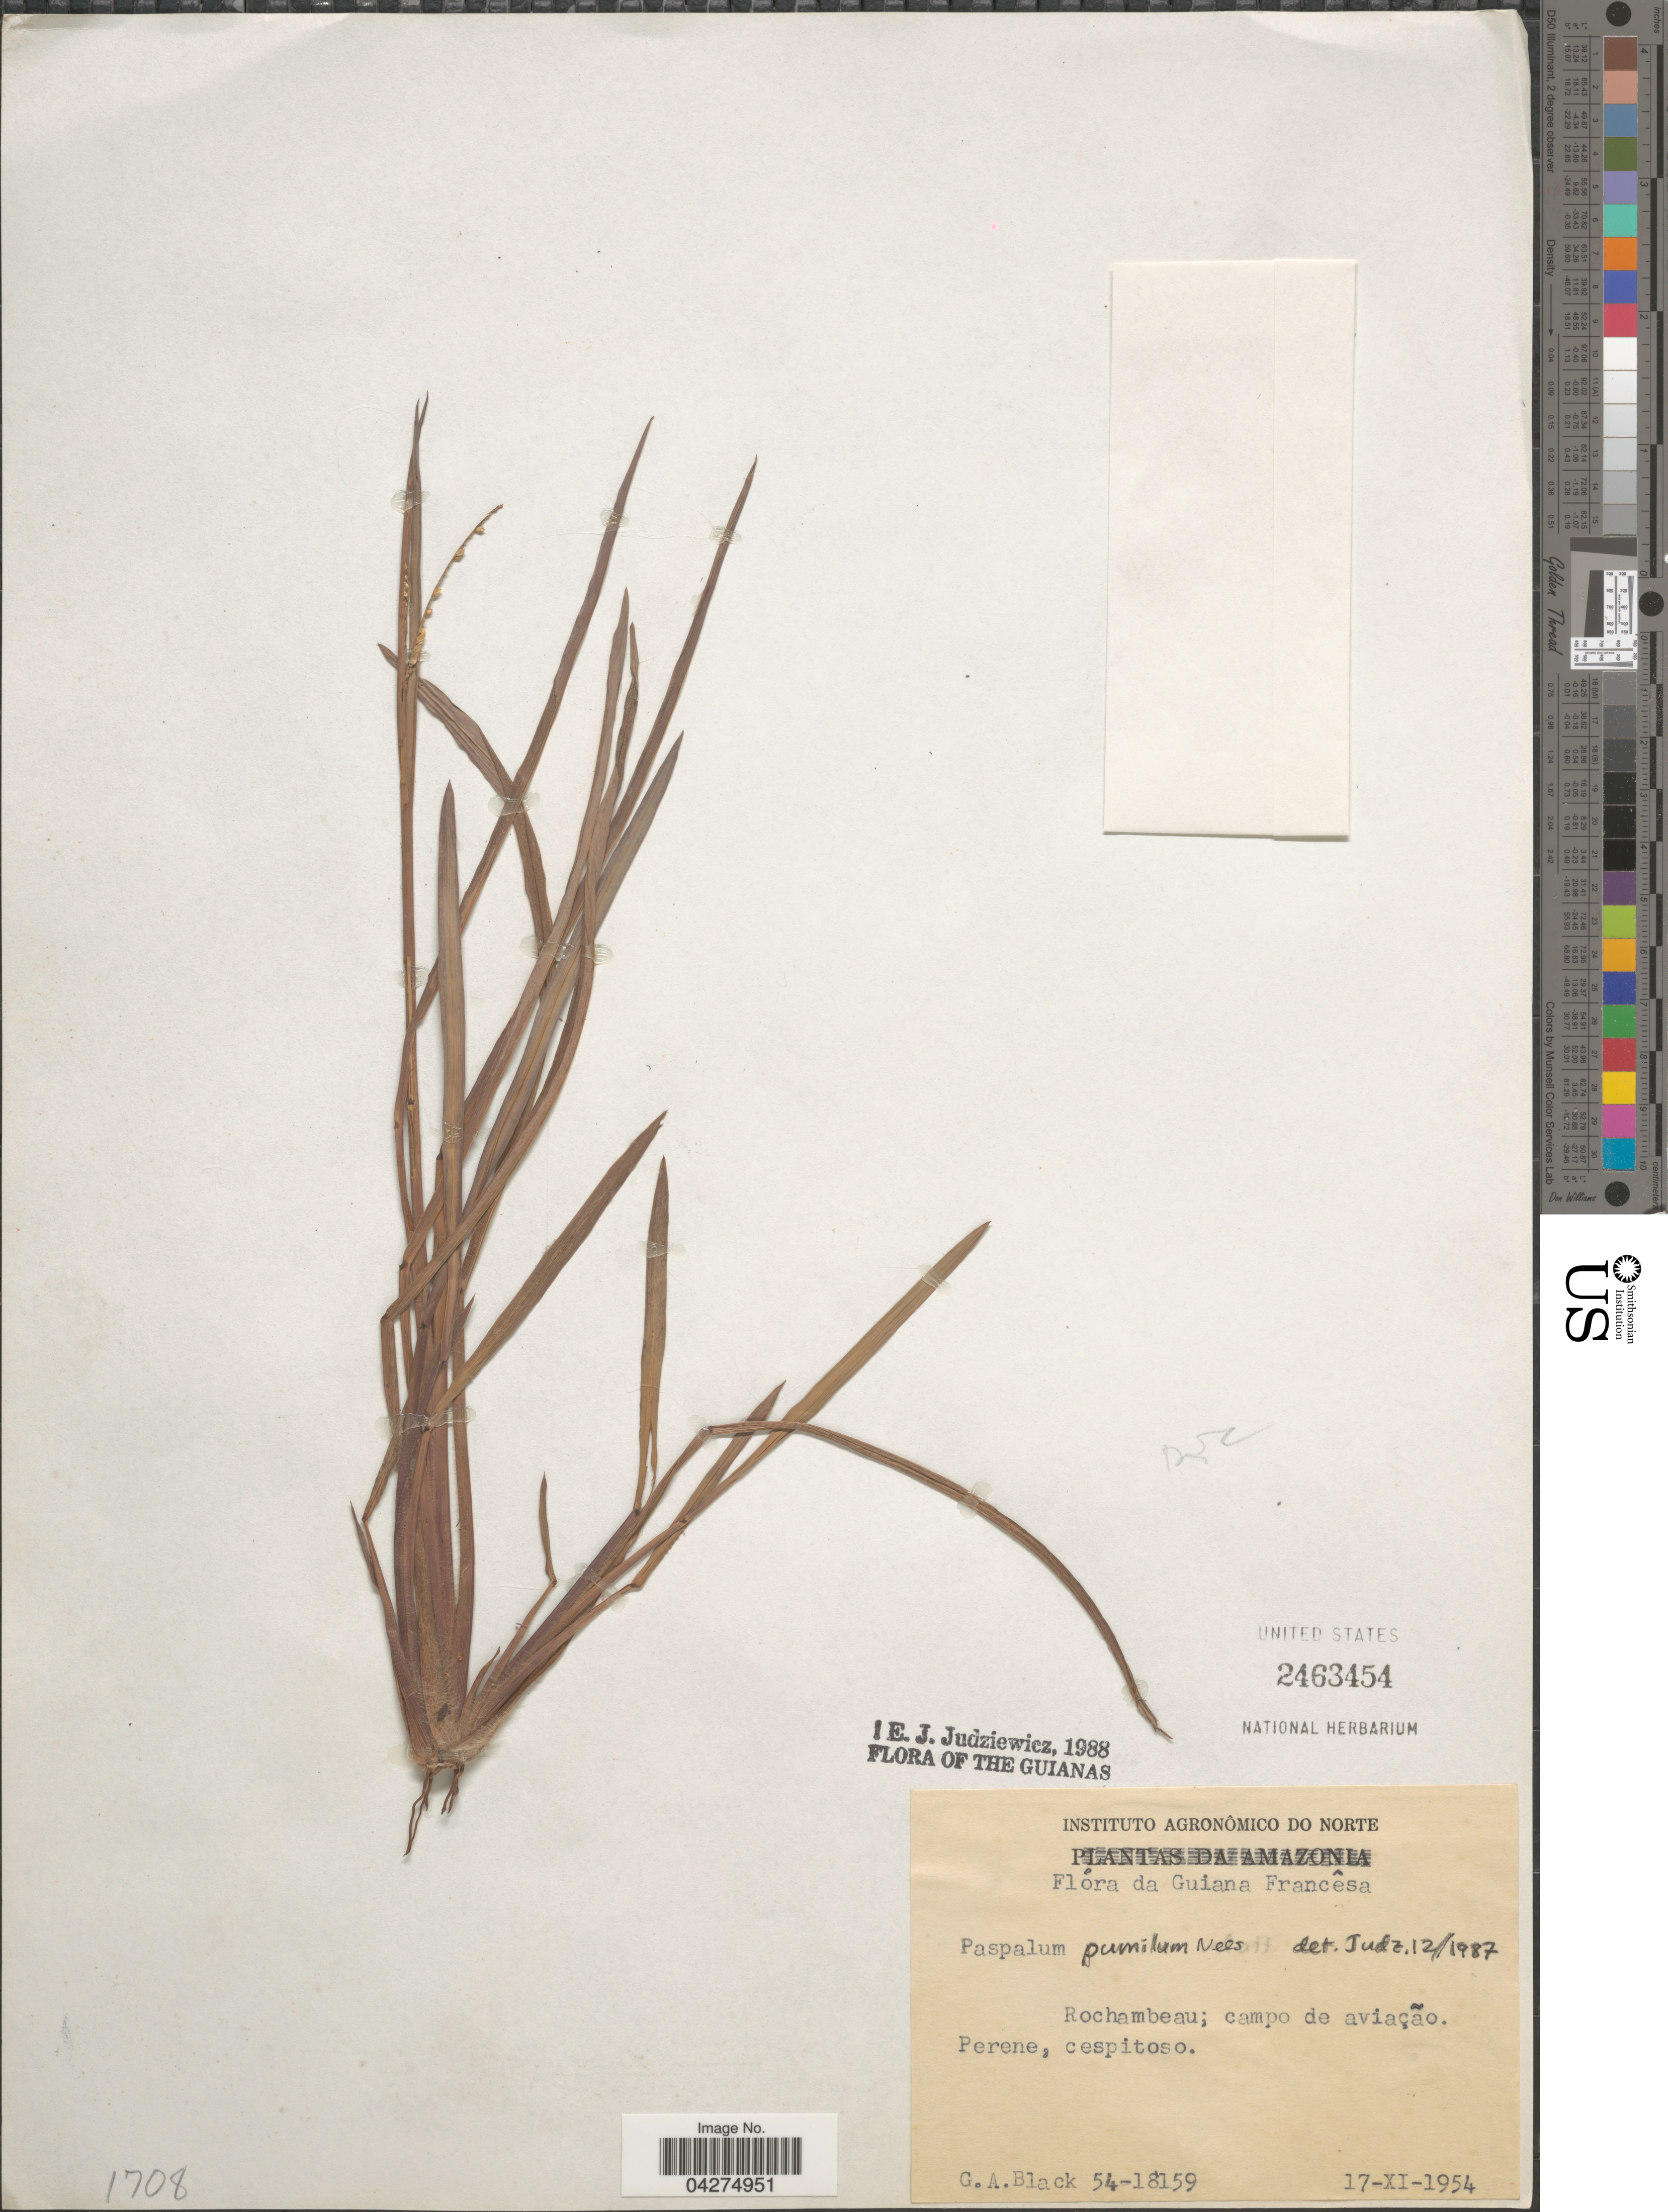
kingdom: Plantae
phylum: Tracheophyta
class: Liliopsida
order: Poales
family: Poaceae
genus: Paspalum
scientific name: Paspalum pumilum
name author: Nees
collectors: G. A. Black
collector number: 54-18159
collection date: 1954-11-17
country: French Guiana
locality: Guiana Francêsa. Rochambeau; campo de aviação.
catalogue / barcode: US 2463454